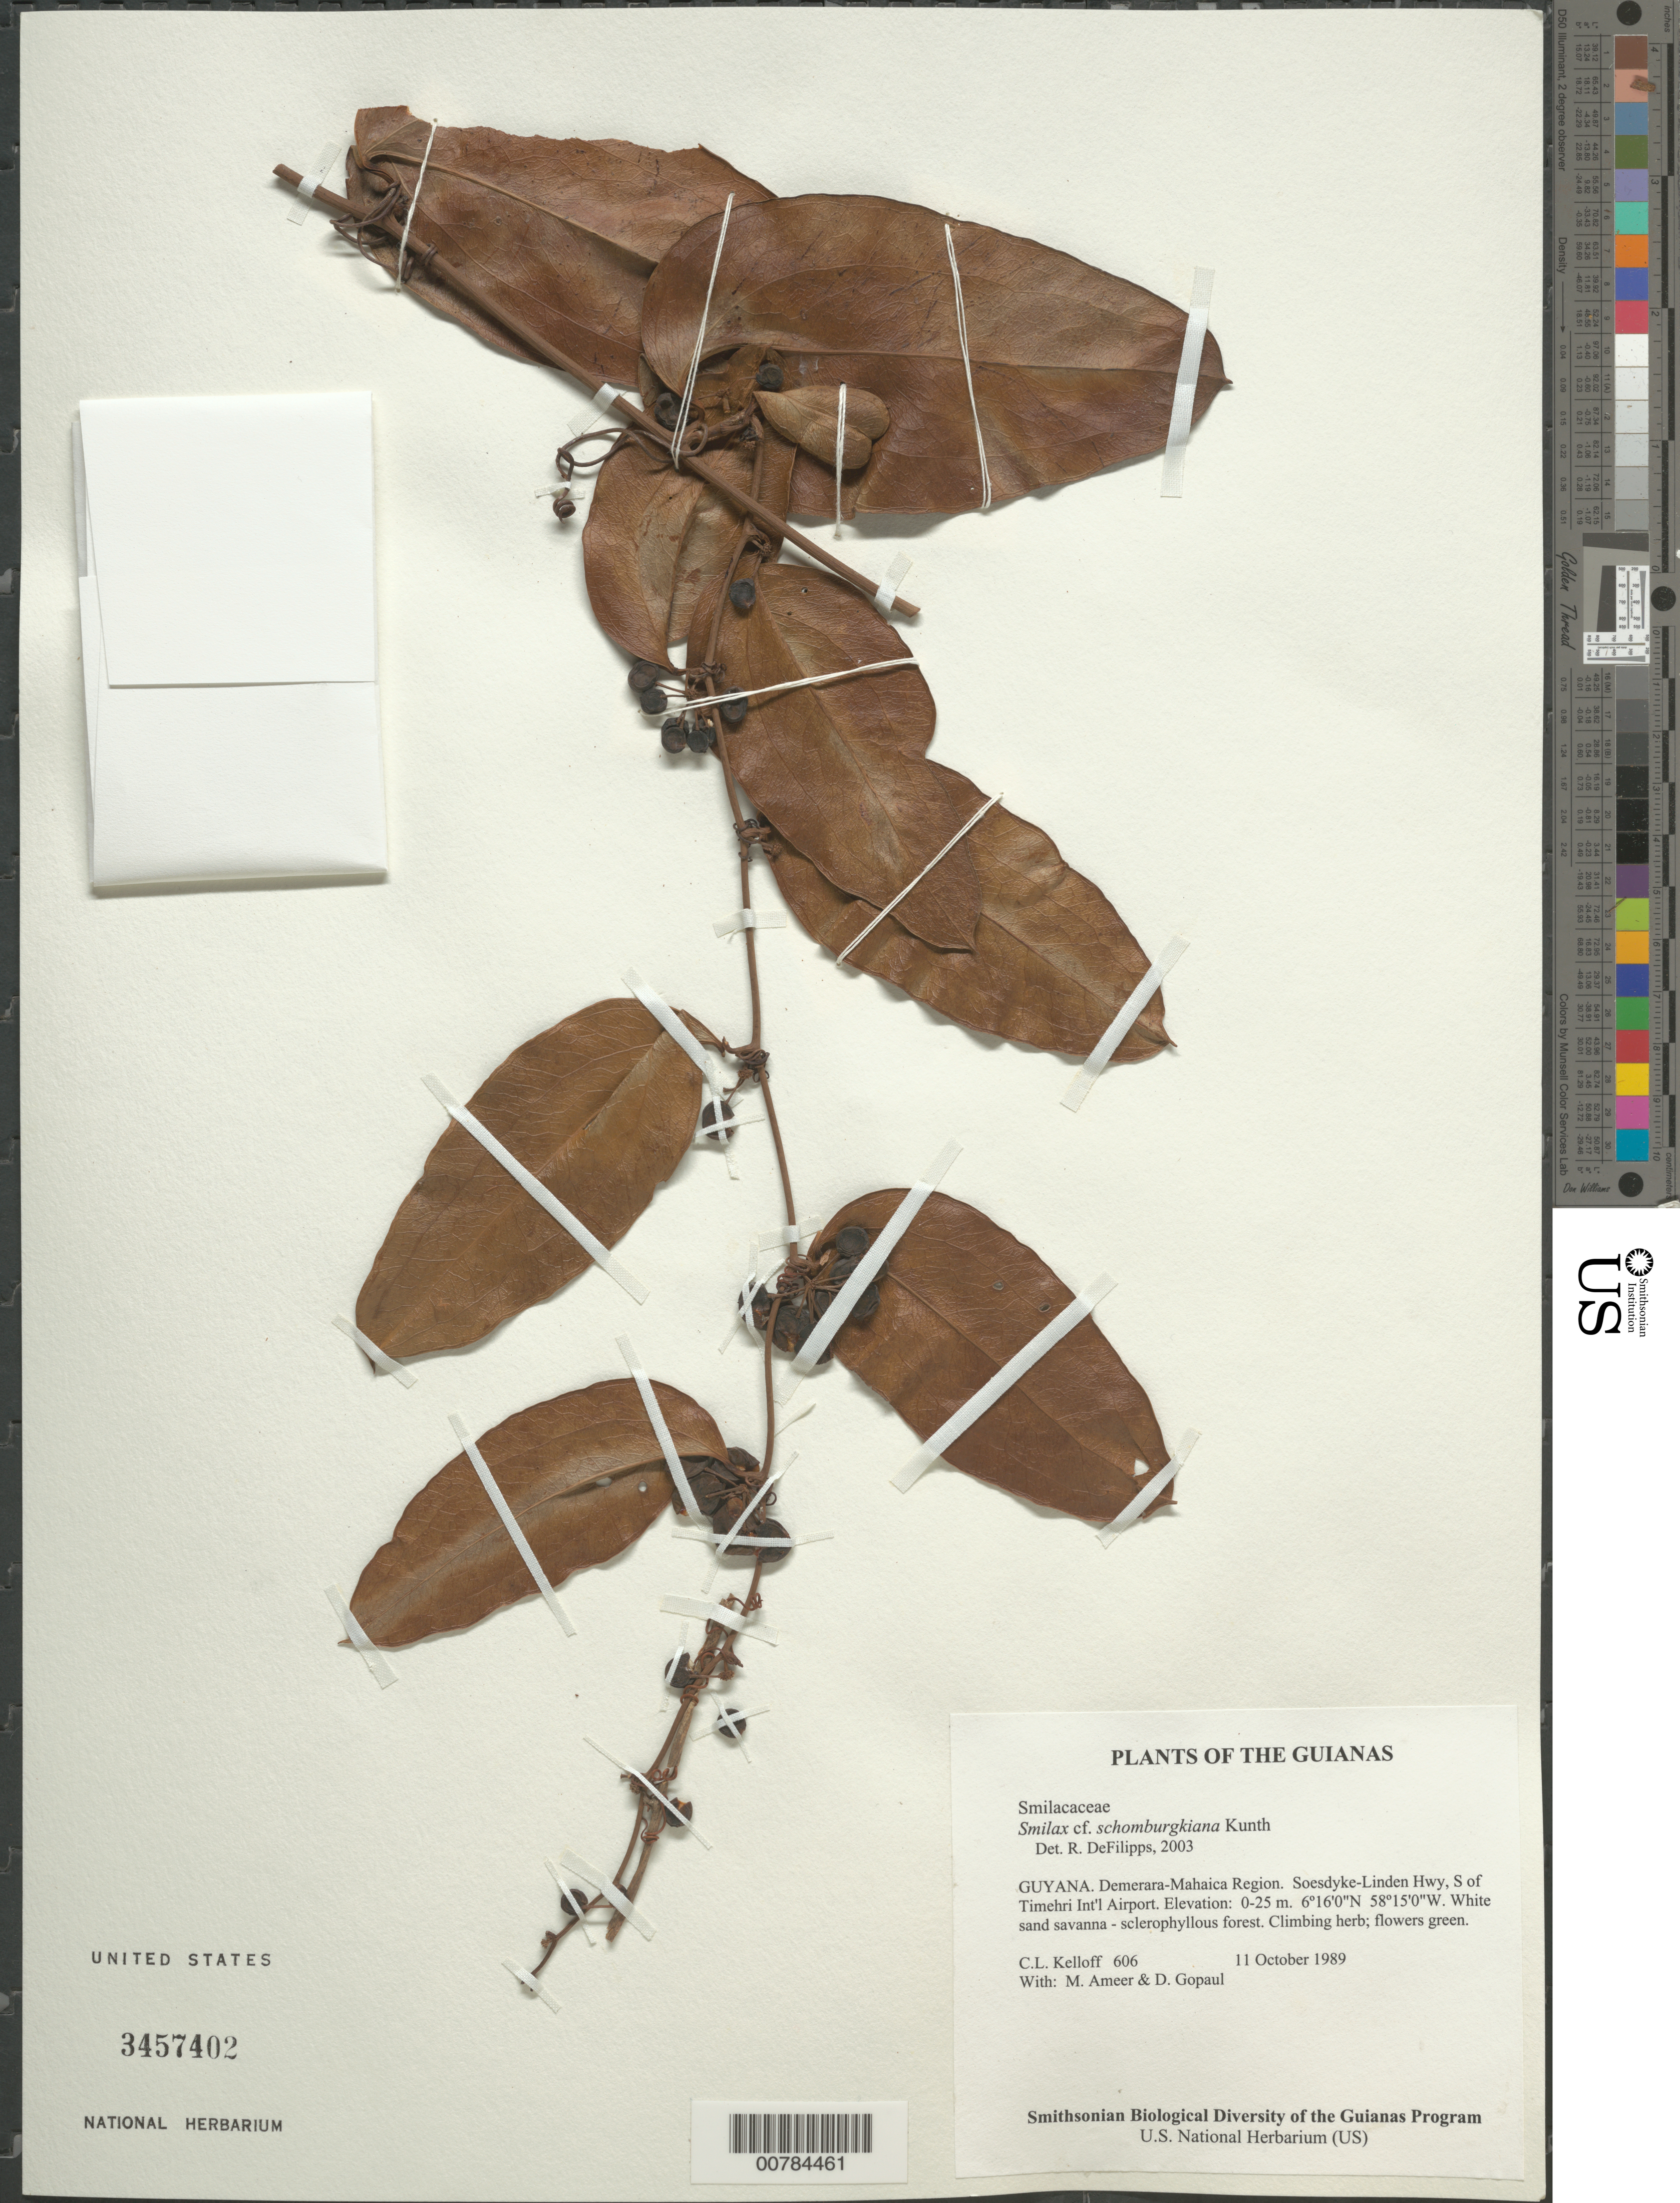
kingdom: Plantae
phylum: Tracheophyta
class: Liliopsida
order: Liliales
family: Smilacaceae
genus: Smilax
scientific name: Smilax schomburgkiana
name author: Kunth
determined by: DeFilipps, R. A.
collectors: C. L. Kelloff, M. Ameer & D. Gopaul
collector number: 606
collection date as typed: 11 October 1989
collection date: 1989-10-11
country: Guyana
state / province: Demerara-Mahaica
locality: Soesdyke-Linden Hwy, S of Timehri Int'l Airport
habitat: White sand savanna - sclerophyllous forest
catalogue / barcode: US 3457402